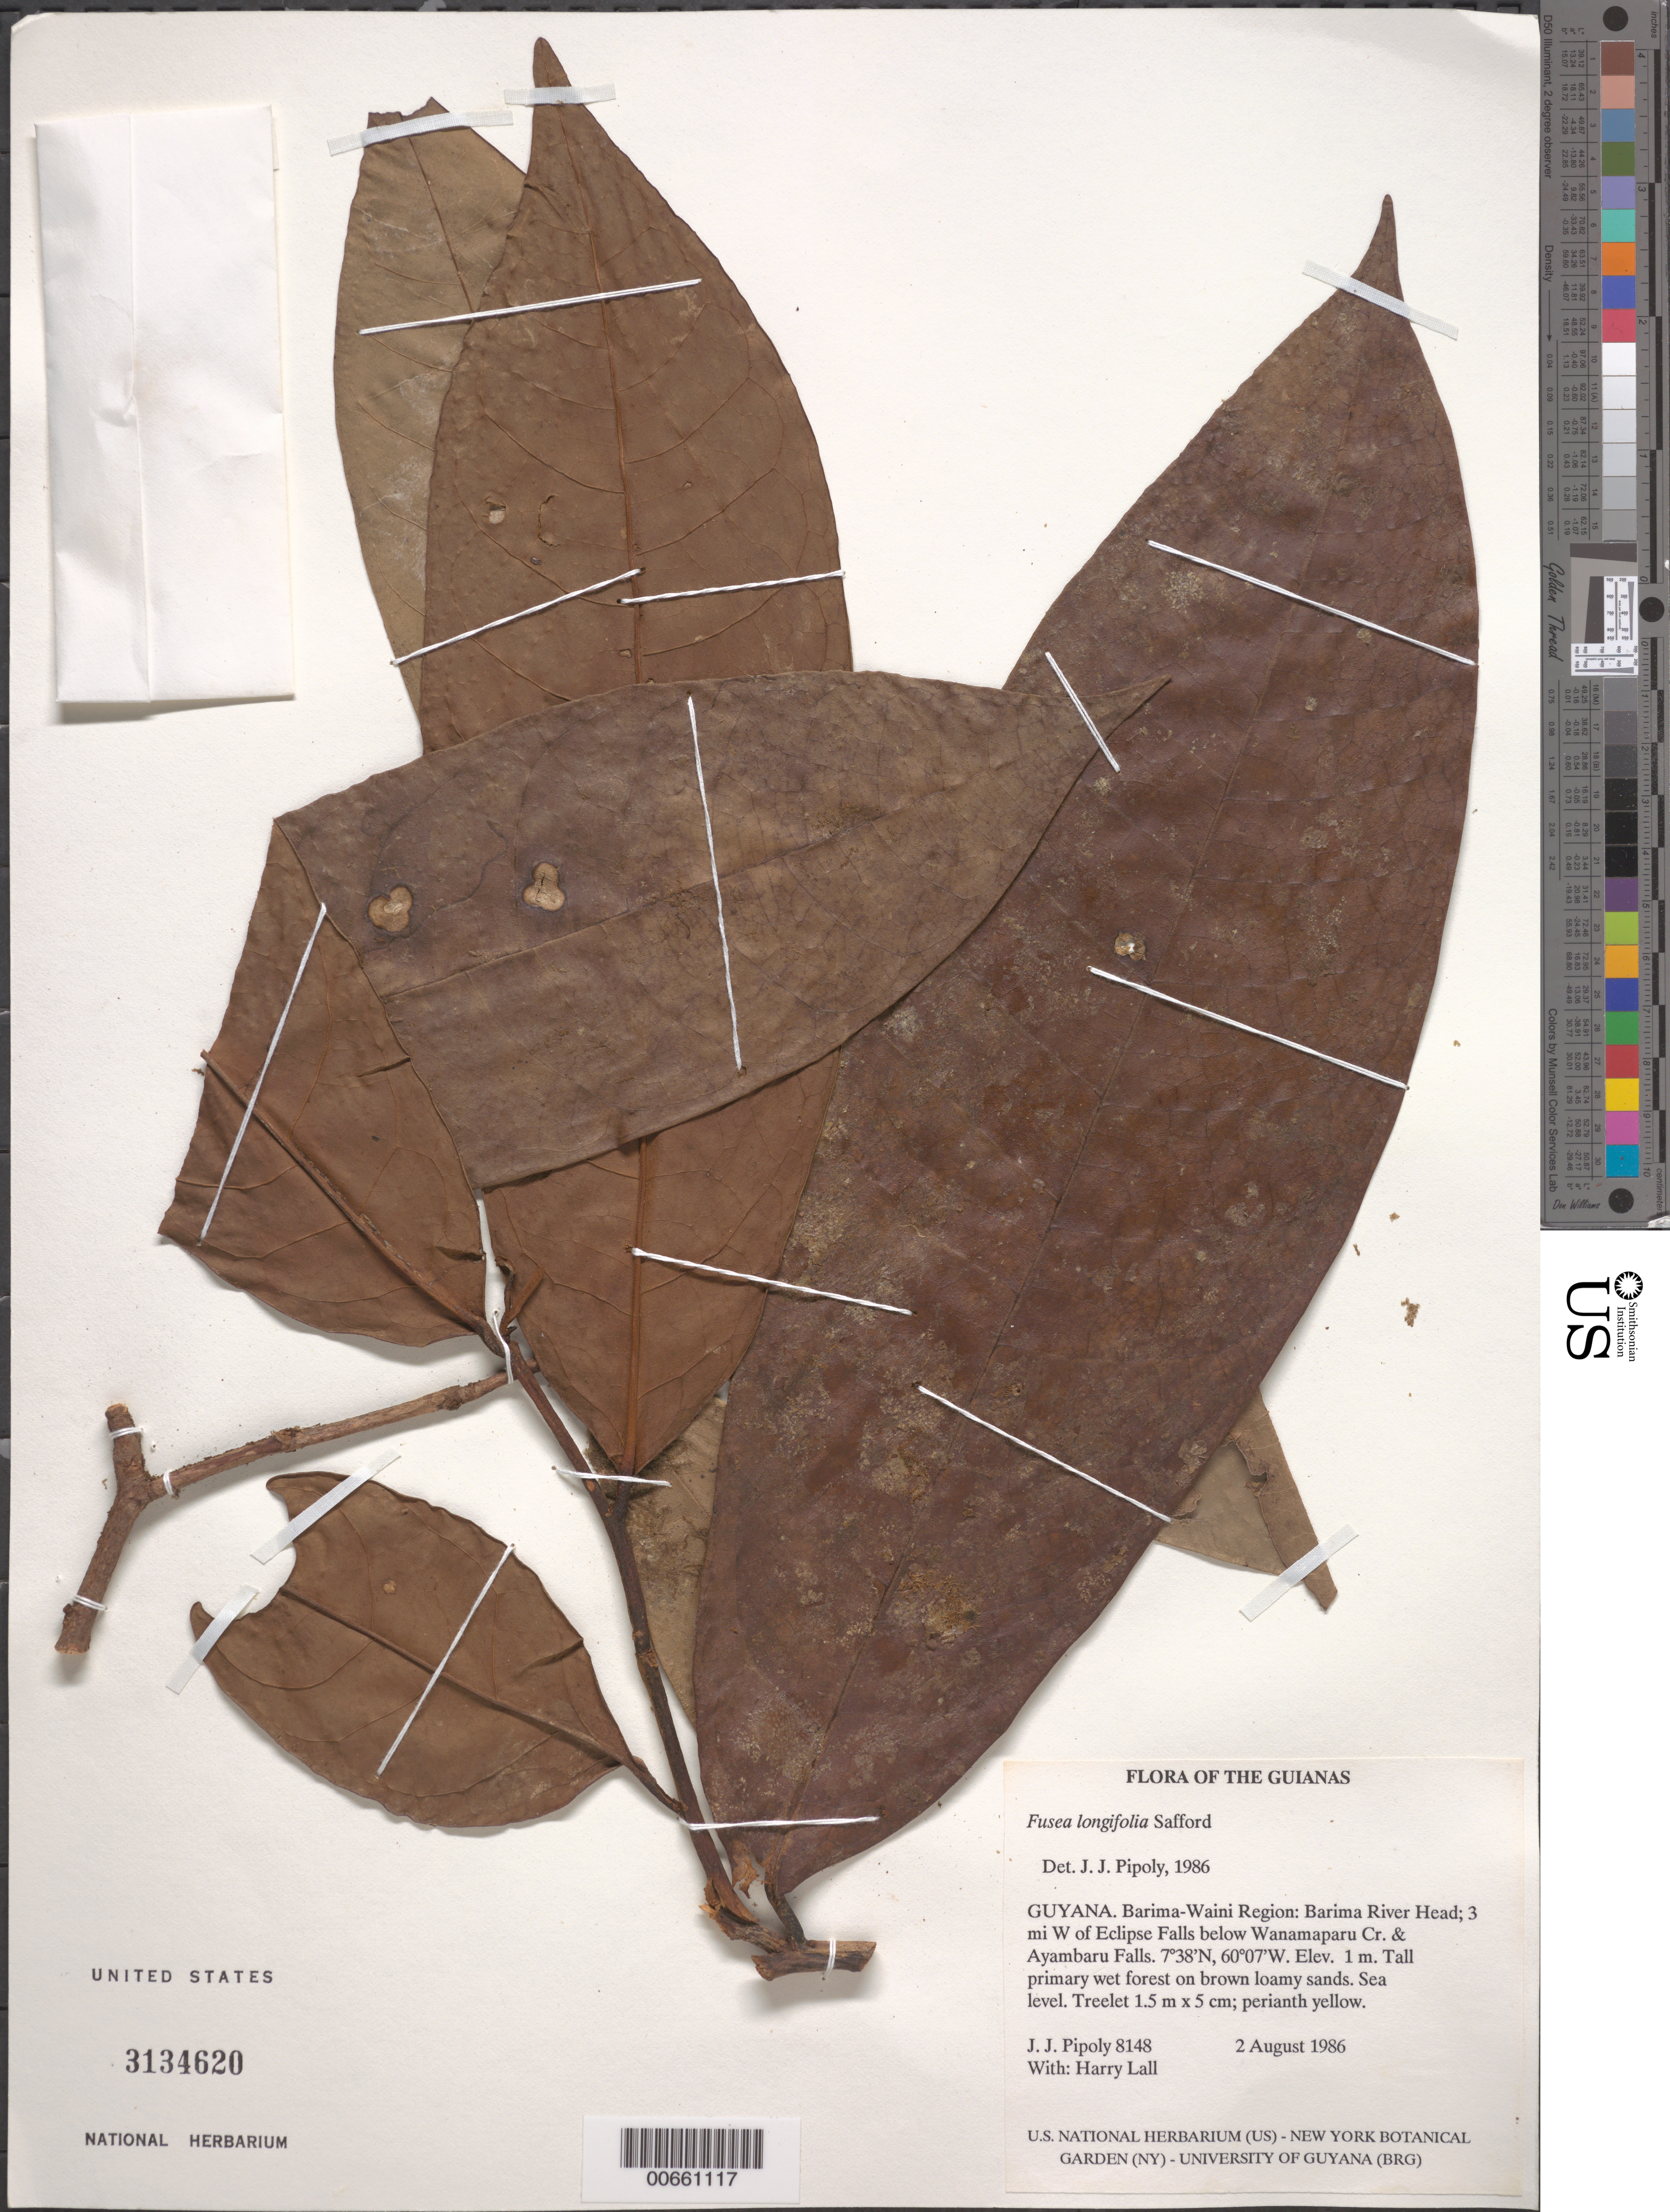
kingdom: Plantae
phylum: Tracheophyta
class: Magnoliopsida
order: Magnoliales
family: Annonaceae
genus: Fusaea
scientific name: Fusaea longifolia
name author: (Aubl.) Saff.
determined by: Pipoly, J. J., III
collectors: J. J. Pipoly & H. Lall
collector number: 8148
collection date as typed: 2 August 1986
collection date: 1986-08-02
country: Guyana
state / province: Barima-Waini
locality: Barima River head; 3 mi W of Eclipse Falls below Wanamaparu Cr. & Ayambaru Falls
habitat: Tall primary wet forest on brown loamy sands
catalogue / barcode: US 3134620